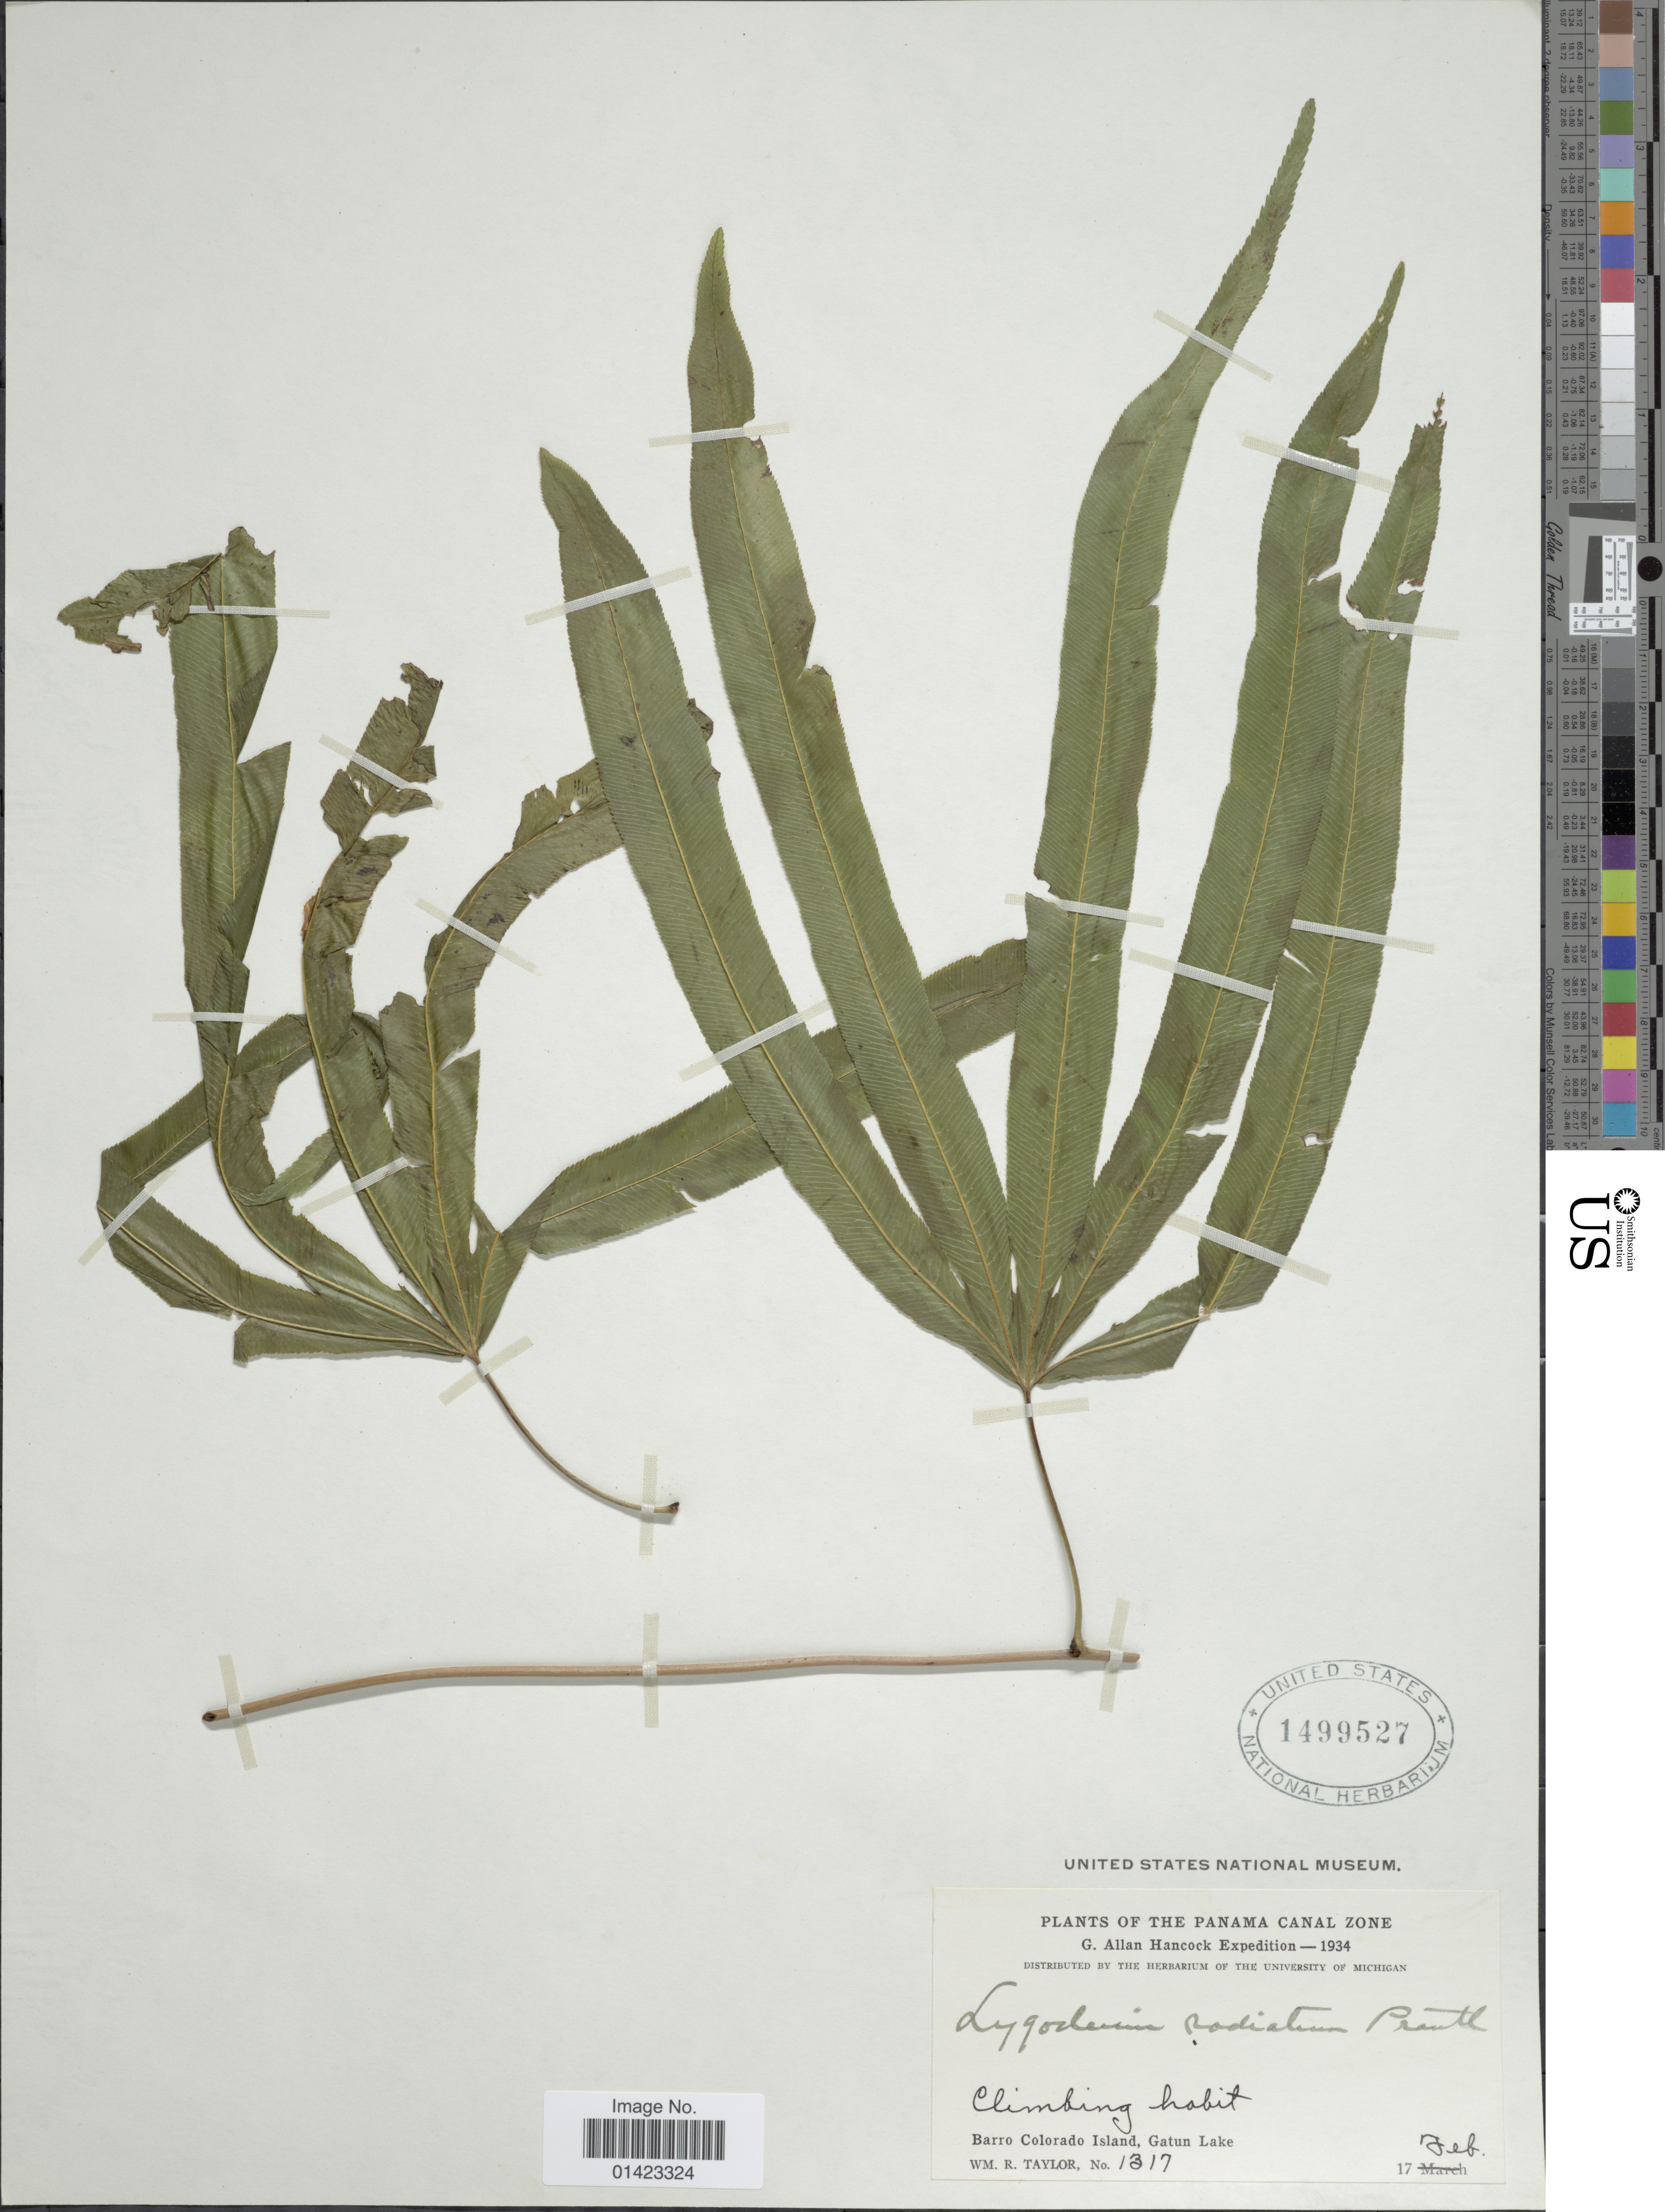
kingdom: Plantae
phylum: Tracheophyta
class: Polypodiopsida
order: Schizaeales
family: Lygodiaceae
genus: Lygodium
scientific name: Lygodium radiatum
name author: Prantl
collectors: W. R. Taylor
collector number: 1317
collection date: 1934-02-17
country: Panama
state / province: Panamá Oeste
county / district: Canal Zone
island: Barro Colorado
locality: Panama Canal Zone, Barro Colorado Island, Gatun Lake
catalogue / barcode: US 1499527